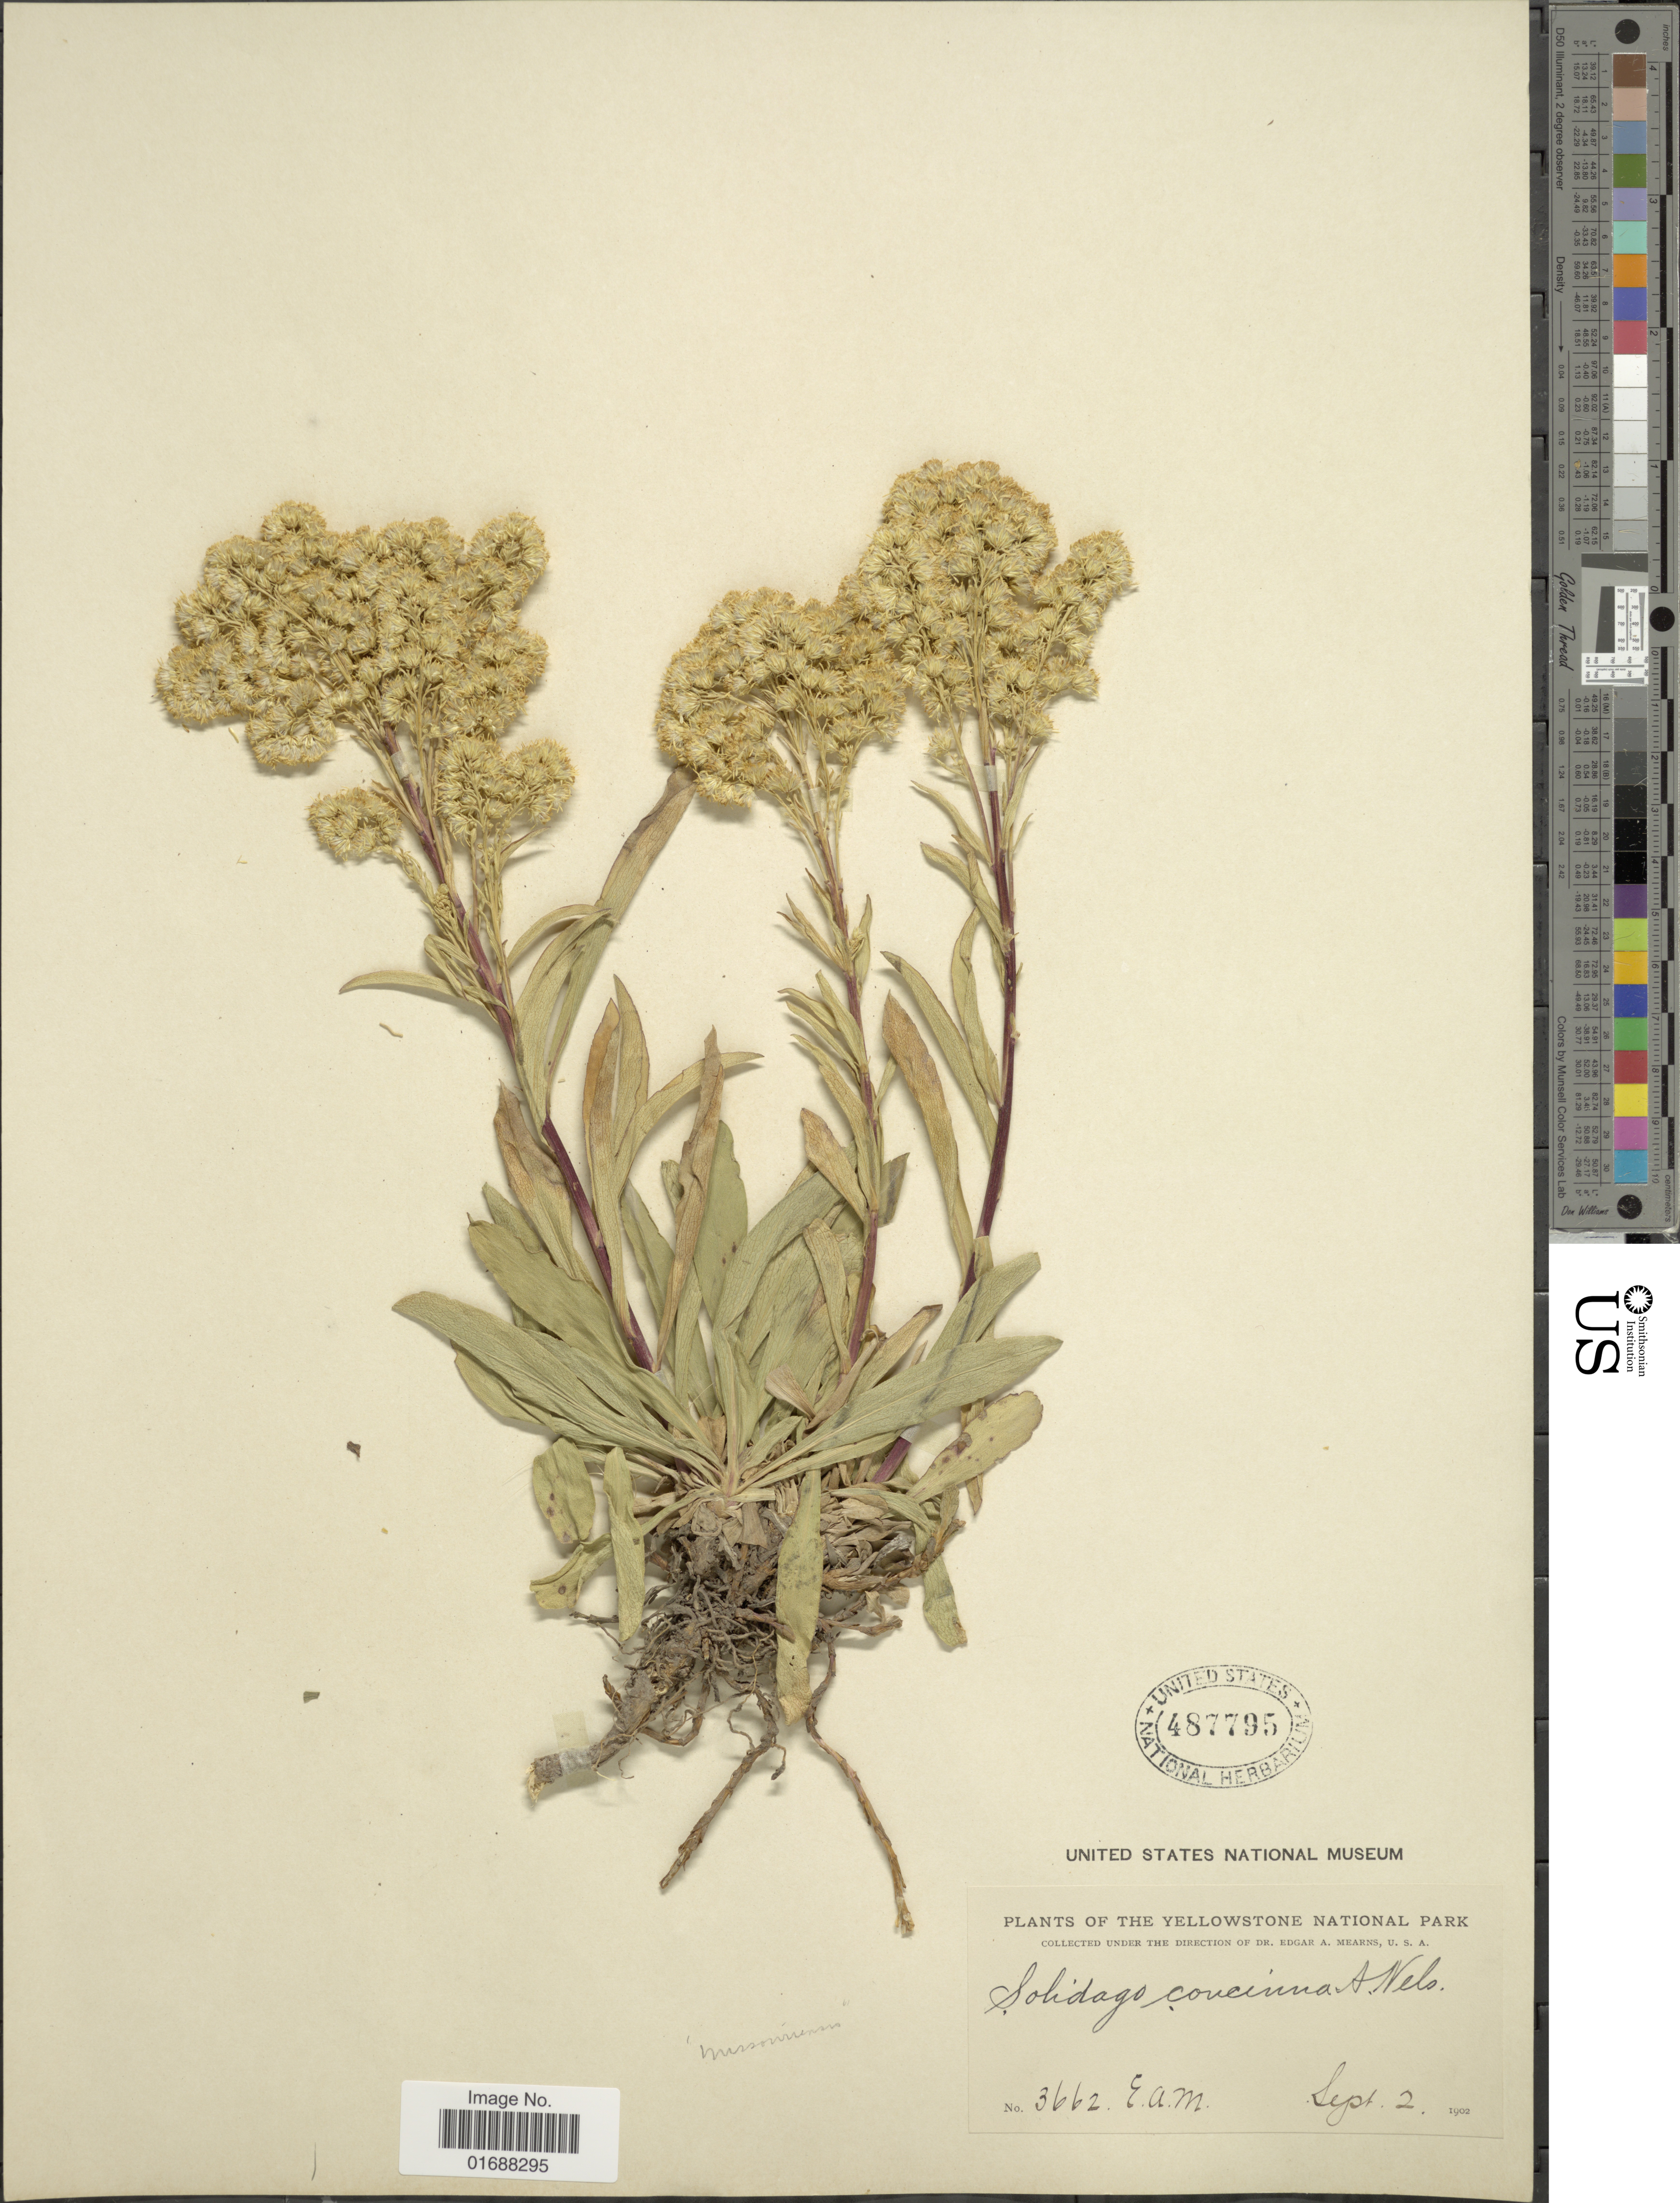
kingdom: Plantae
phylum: Tracheophyta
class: Magnoliopsida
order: Asterales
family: Asteraceae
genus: Solidago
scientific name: Solidago missouriensis var. missouriensis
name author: Nutt.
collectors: E. A. Mearns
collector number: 3662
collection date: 1902-09-02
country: United States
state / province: Wyoming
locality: Yellowstone National Park.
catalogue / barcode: US 487795